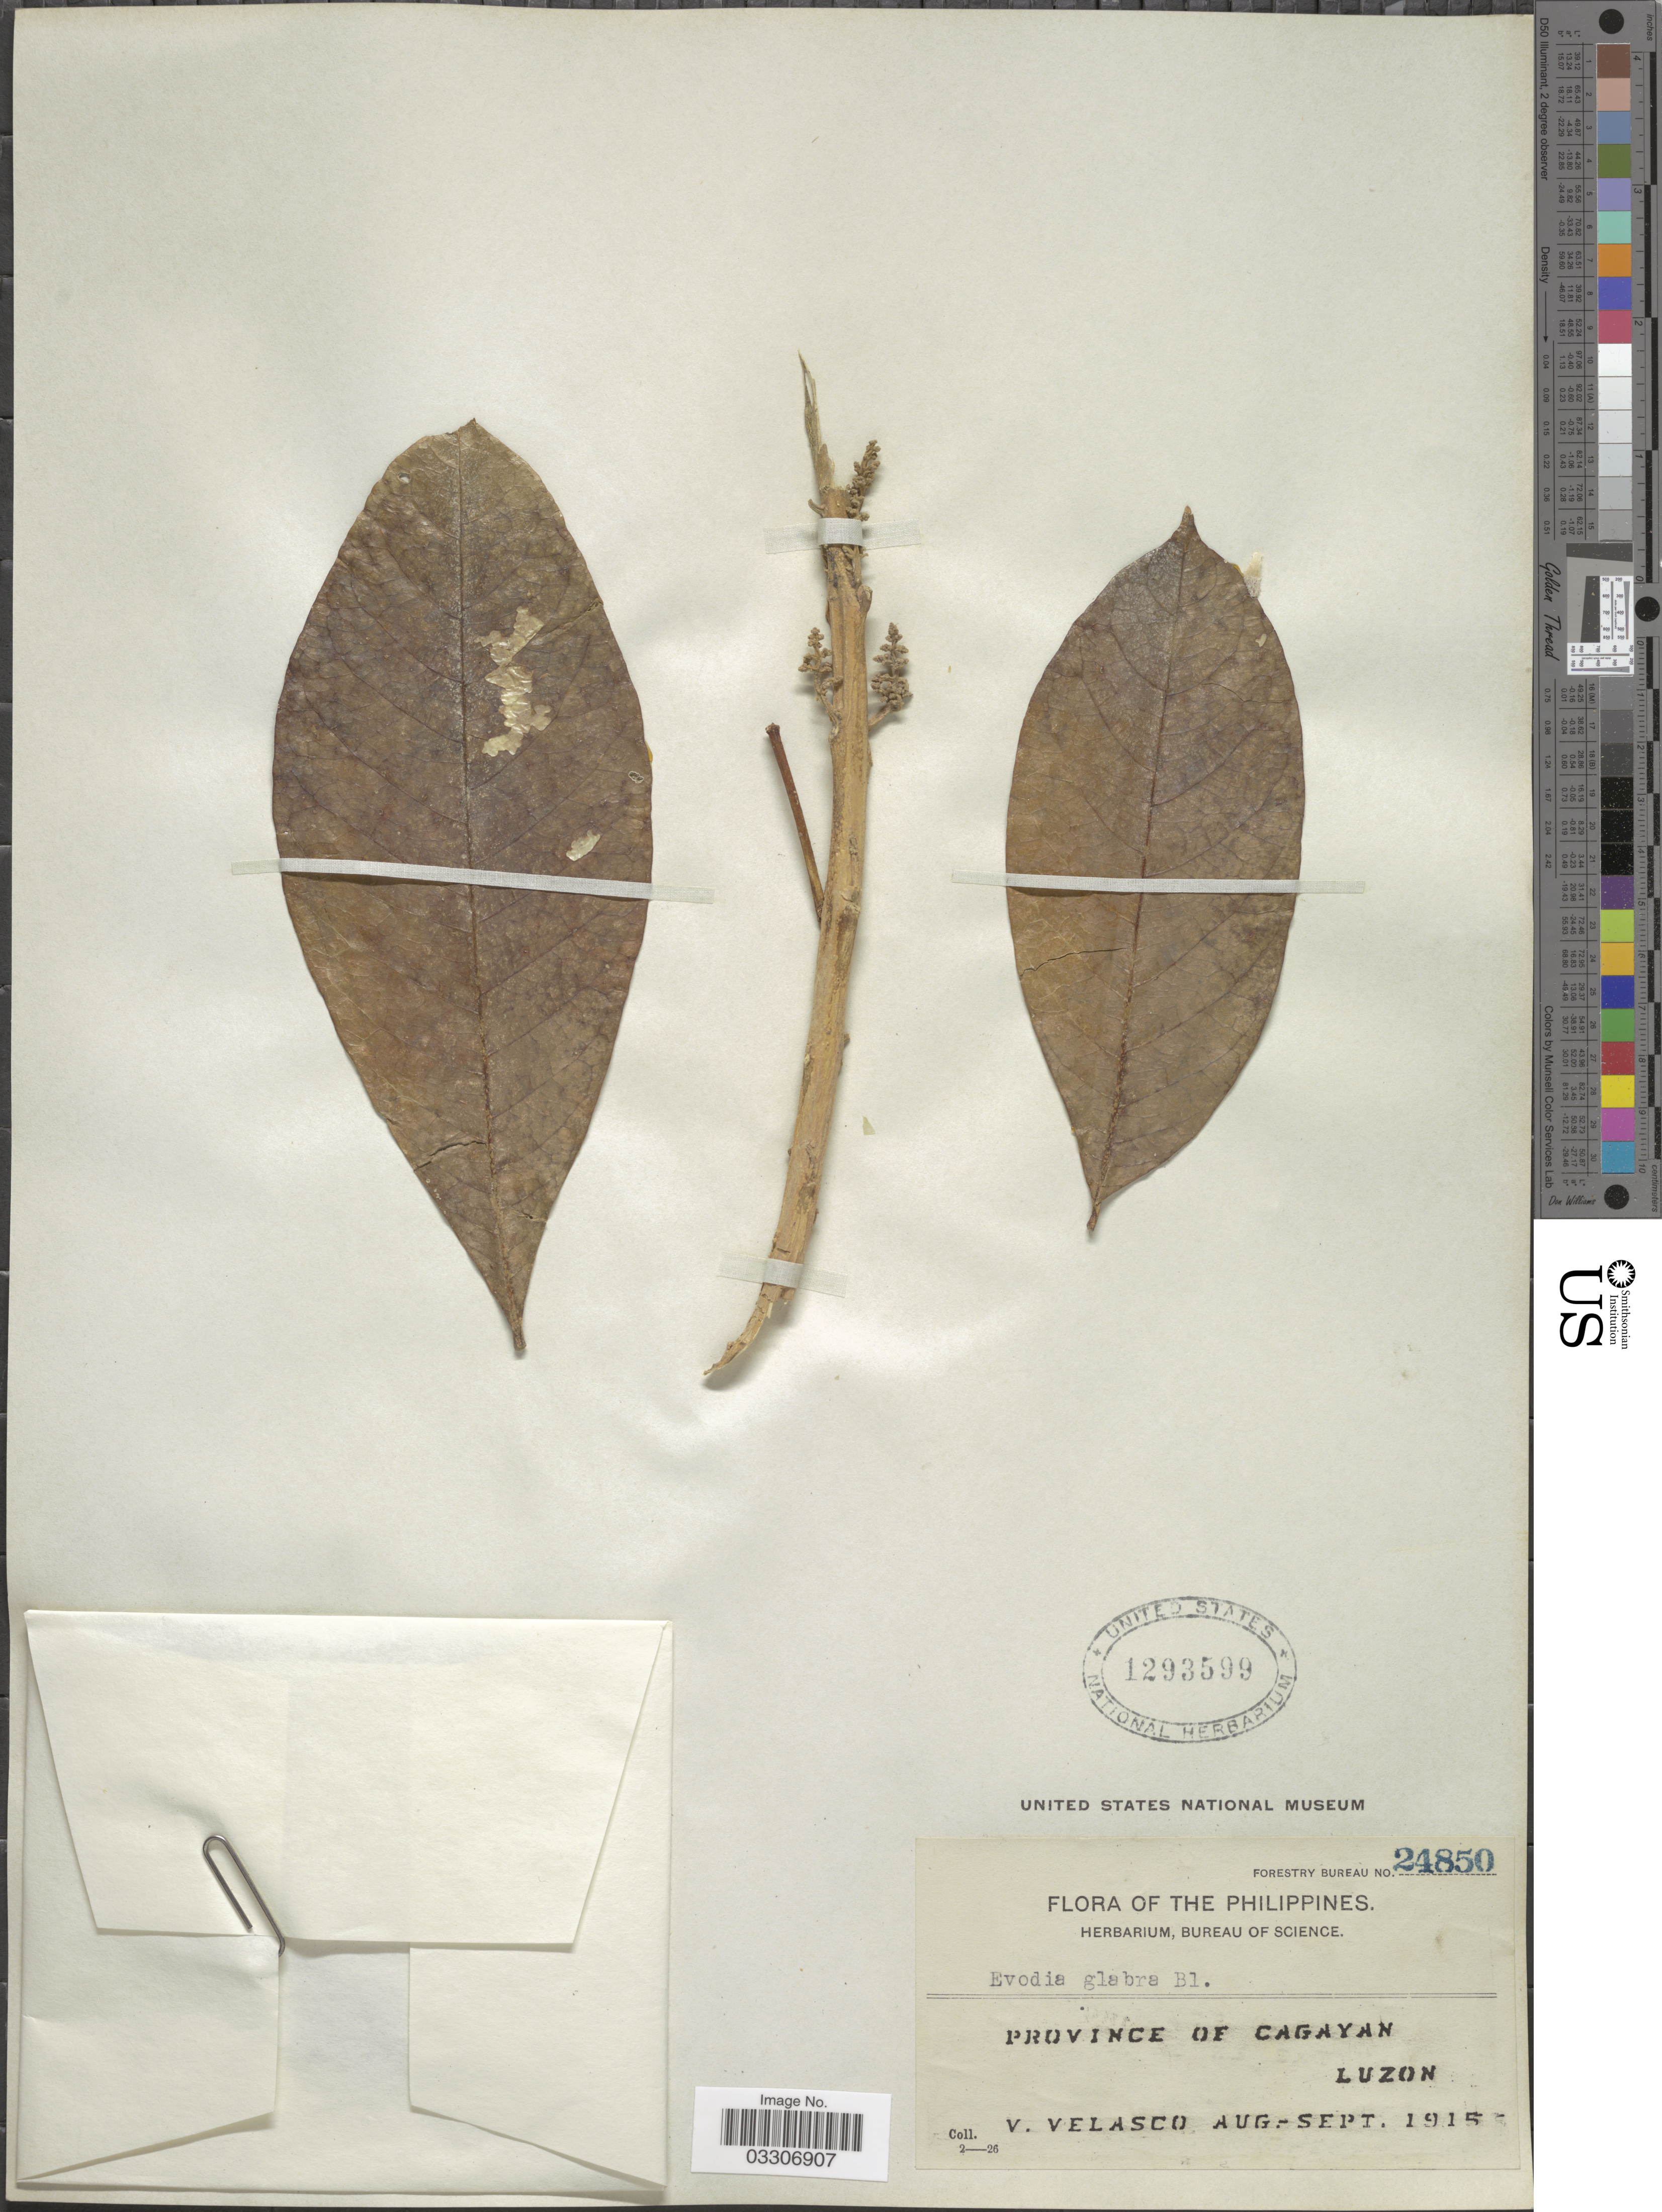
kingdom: Plantae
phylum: Tracheophyta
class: Magnoliopsida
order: Sapindales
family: Rutaceae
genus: Melicope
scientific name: Melicope confusa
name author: (Merr.) P.S. Liu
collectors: V. Velasco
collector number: Forestry Bureau 24850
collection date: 1915-08/1915-09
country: Philippines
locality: Province of Cagayan, Luzon.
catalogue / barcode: US 1293599